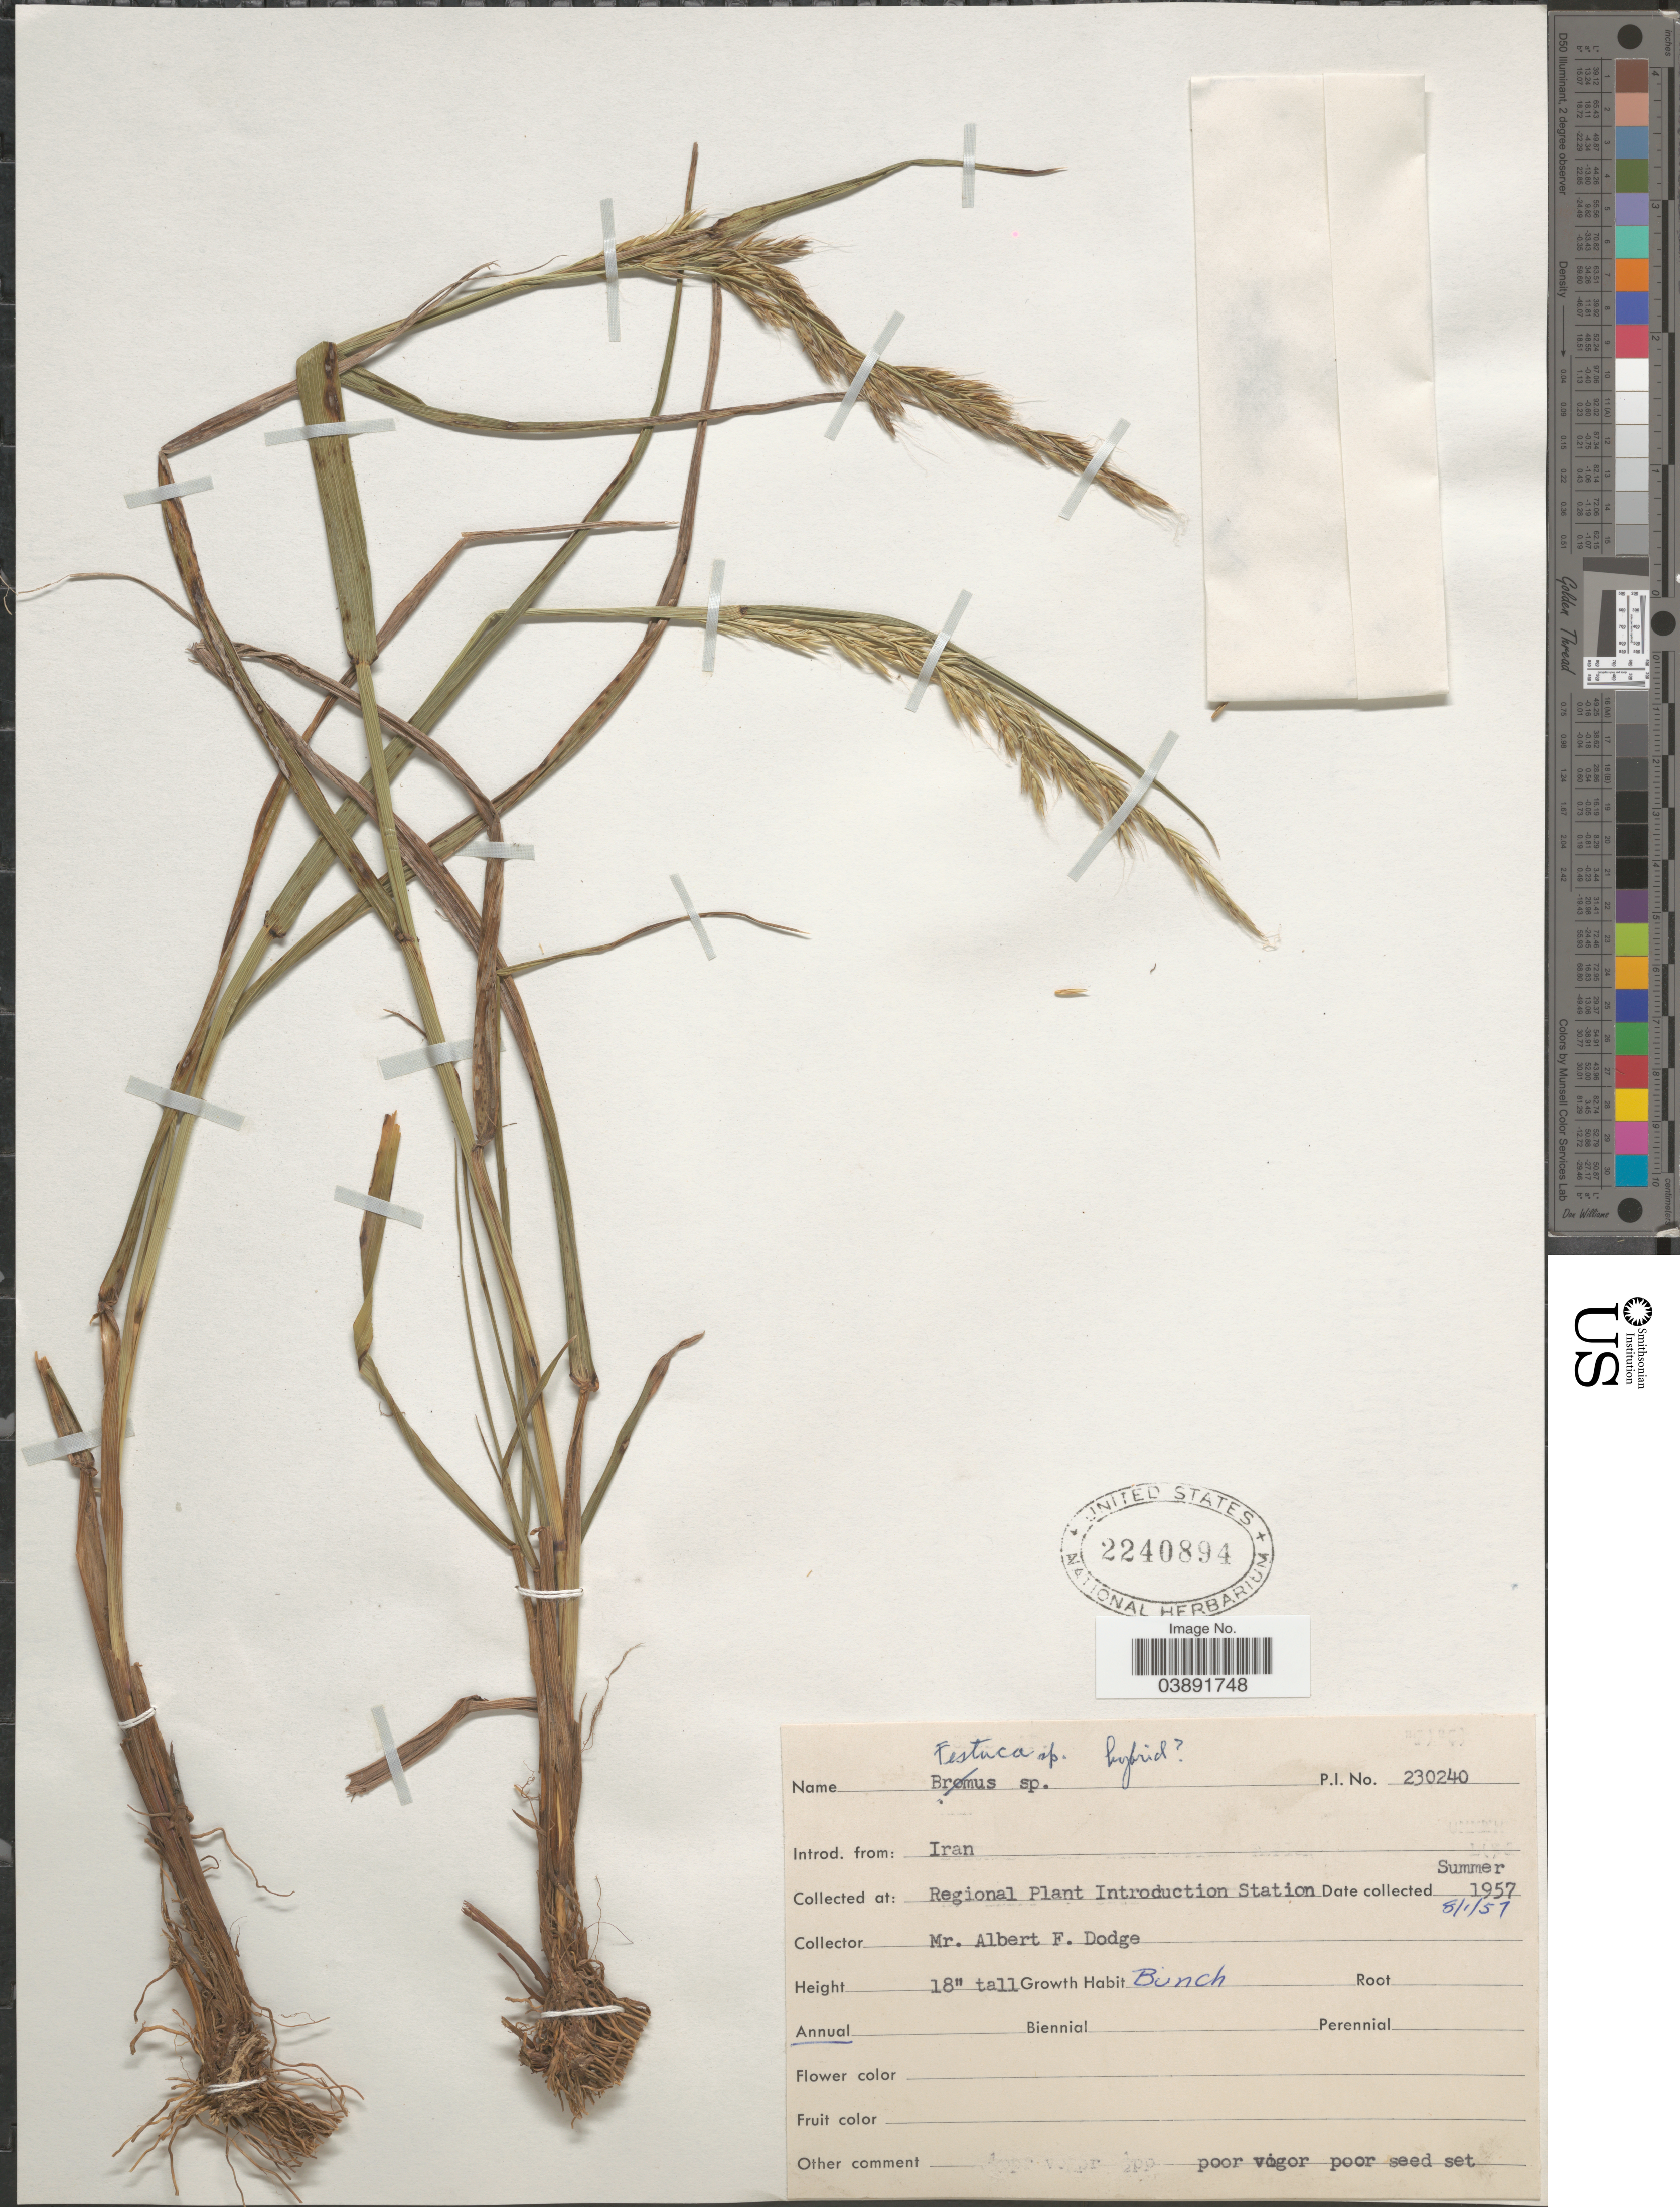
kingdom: Plantae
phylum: Tracheophyta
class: Liliopsida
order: Poales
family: Poaceae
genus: Festuca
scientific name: Festuca sp.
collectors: A. Dodge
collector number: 230240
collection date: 1957-08-01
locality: Regional Plant Introduction Station.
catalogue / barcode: US 2240894